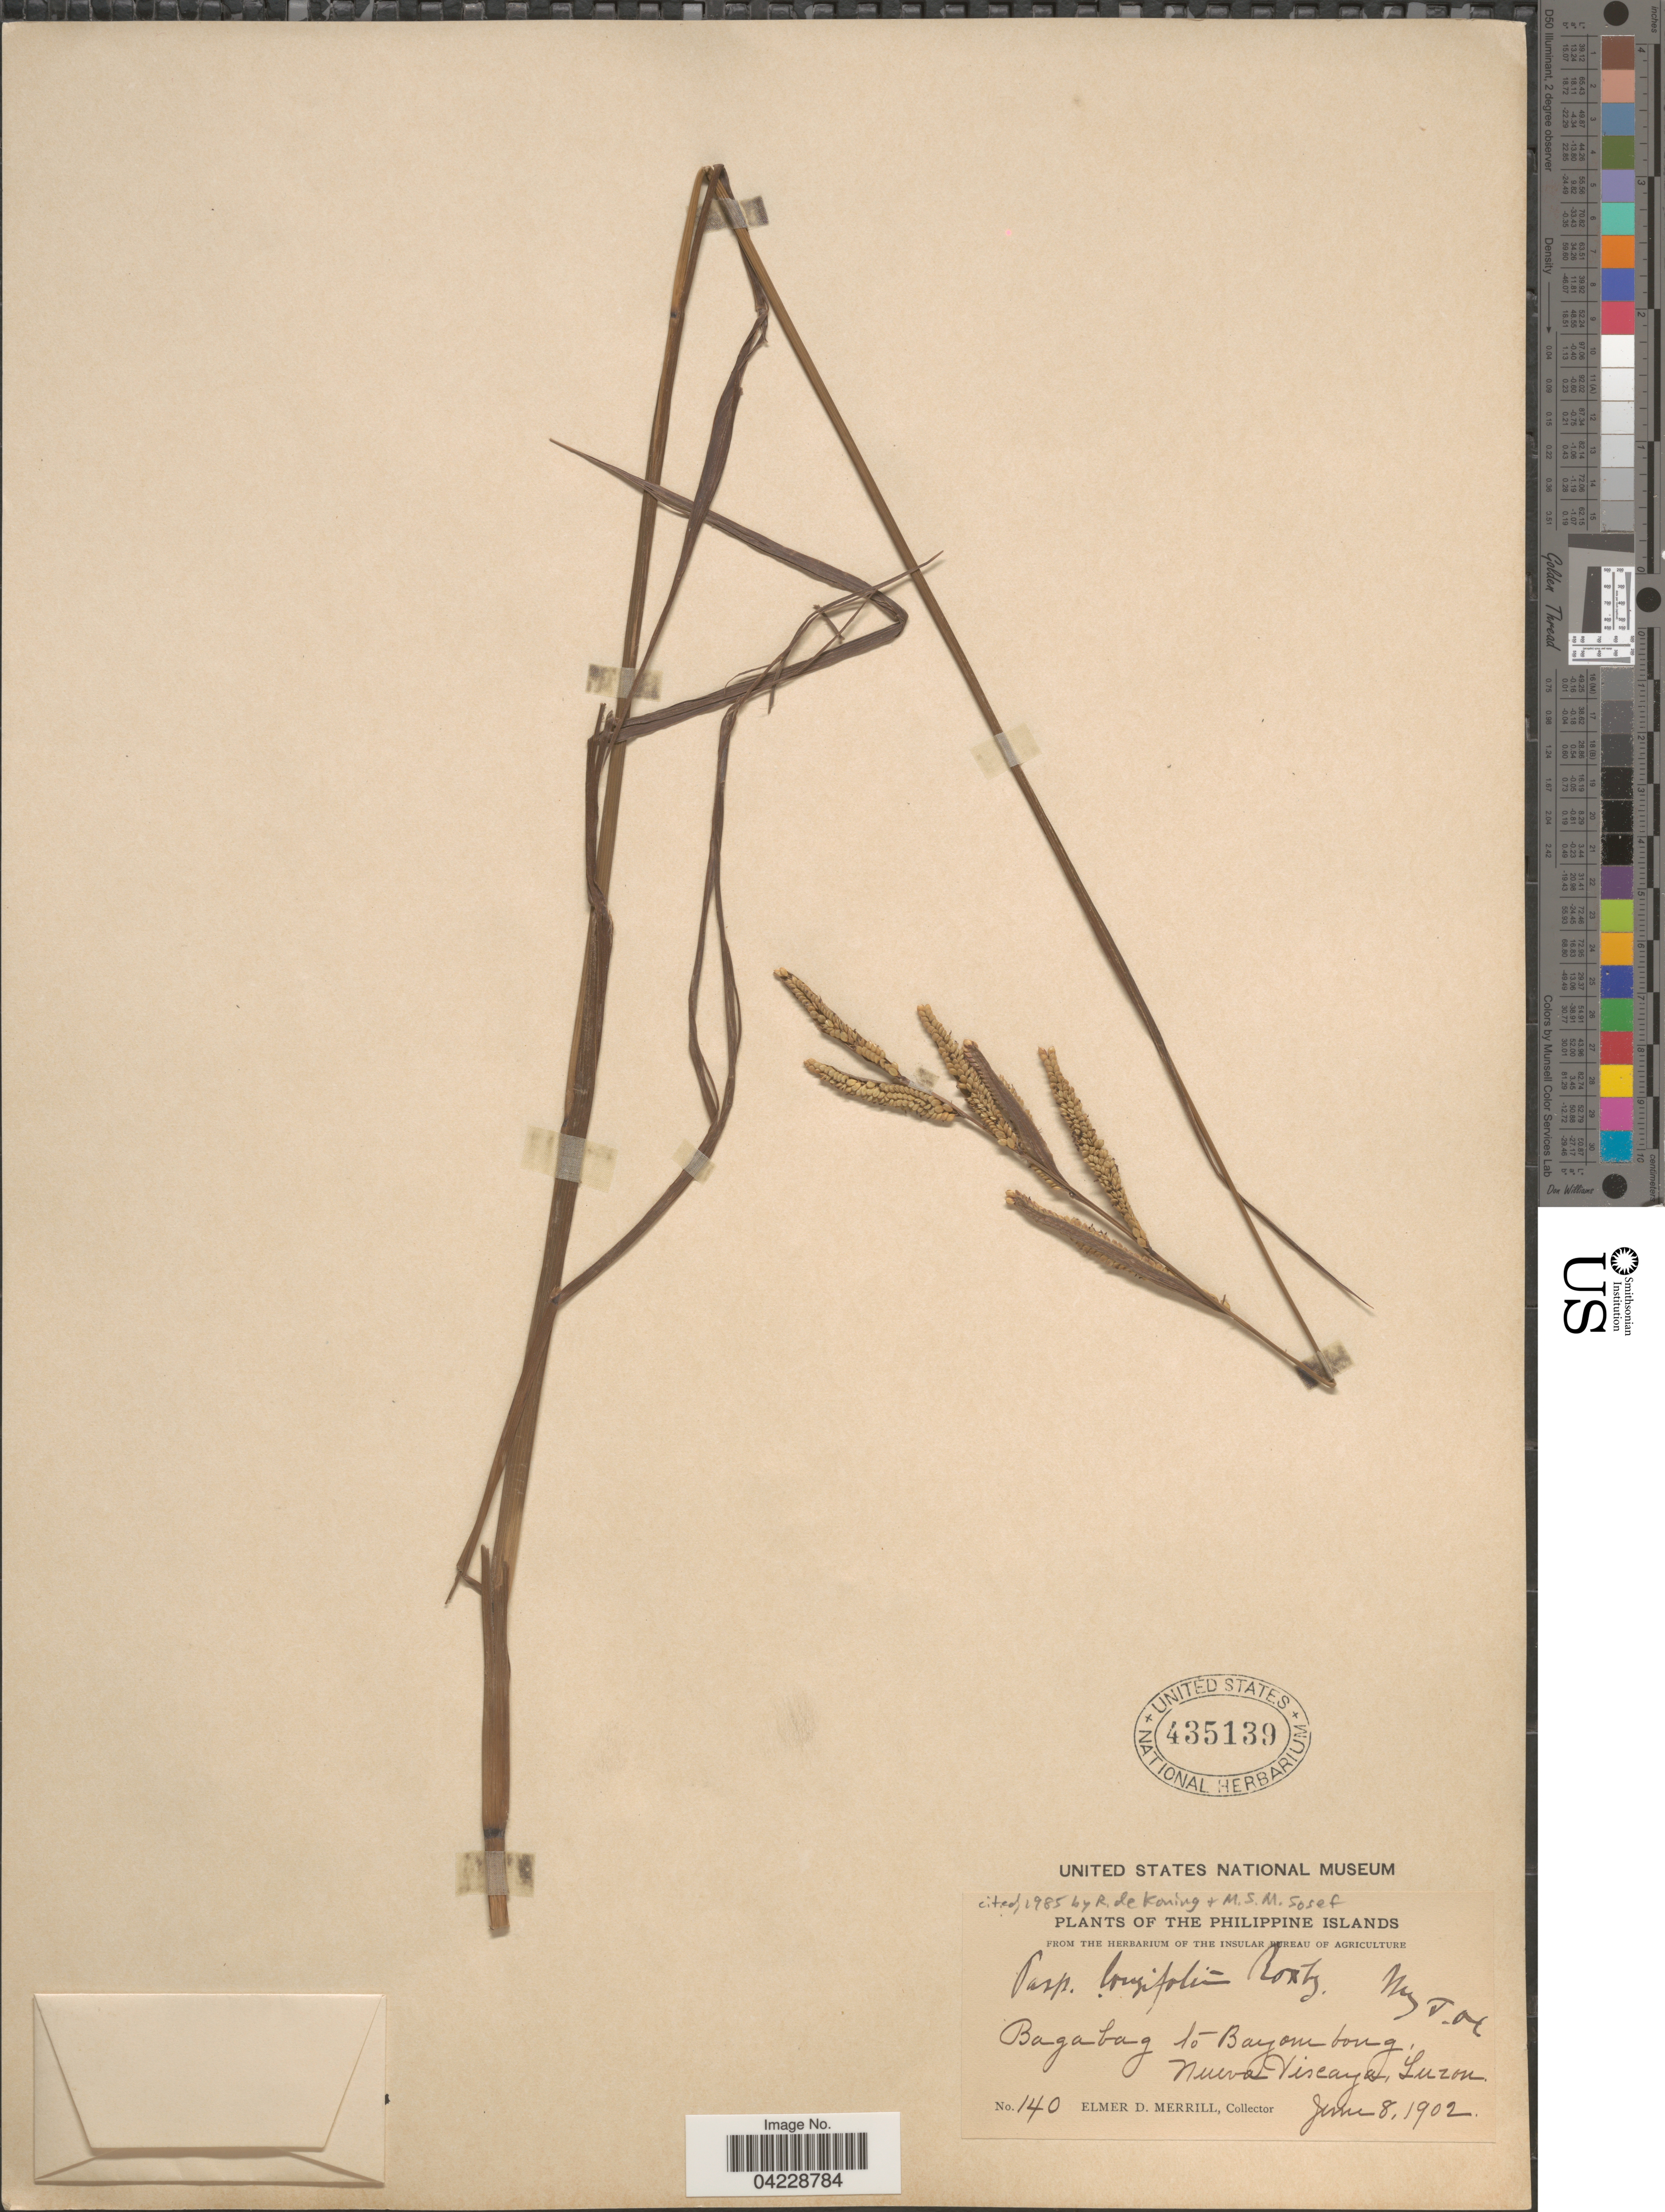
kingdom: Plantae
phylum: Tracheophyta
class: Liliopsida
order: Poales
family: Poaceae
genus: Paspalum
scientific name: Paspalum longifolium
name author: Roxb.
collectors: E. D. Merrill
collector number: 140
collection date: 1902-06-08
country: Philippines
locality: Bagabag to Bayombong, Nueva Viscaya, Luzon.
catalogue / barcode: US 435139